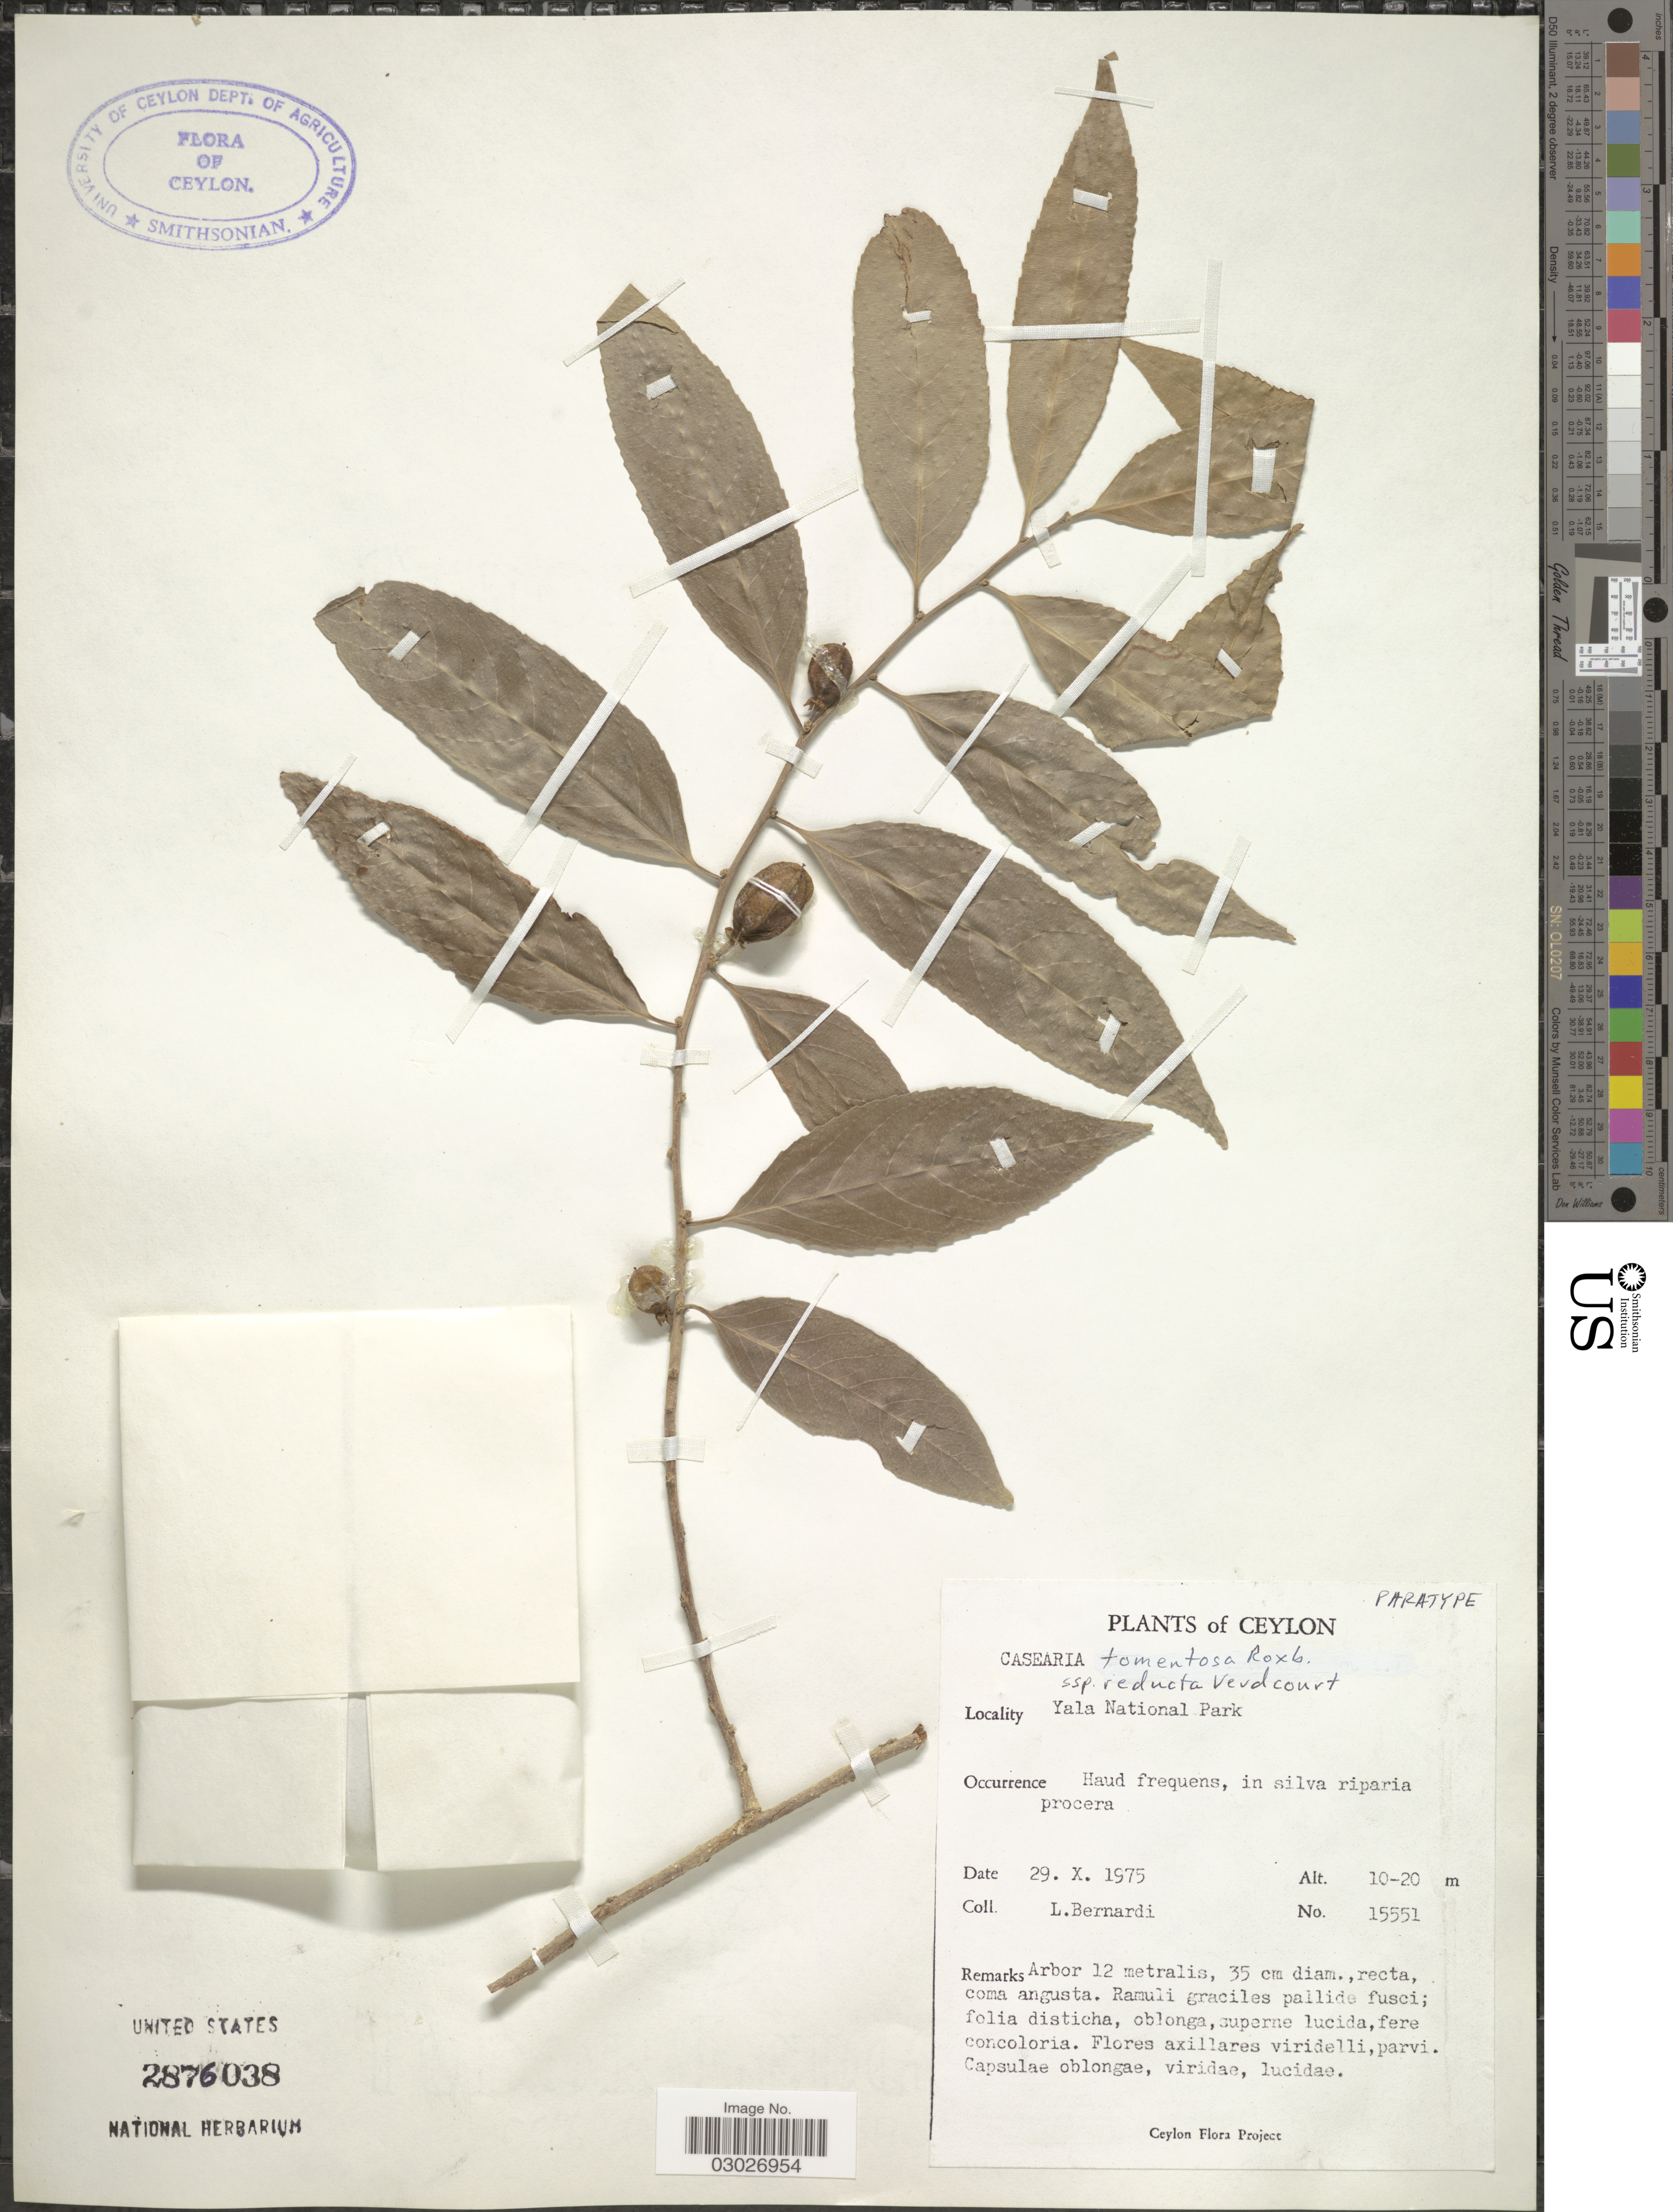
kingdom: Plantae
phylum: Tracheophyta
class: Magnoliopsida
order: Malpighiales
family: Salicaceae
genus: Casearia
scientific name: Casearia tomentosa subsp. reducta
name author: Verdc.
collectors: L. Bernardi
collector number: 15551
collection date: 1975-10-29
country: Sri Lanka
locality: Ceylon. Yala National Park.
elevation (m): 10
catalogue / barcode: US 2876038